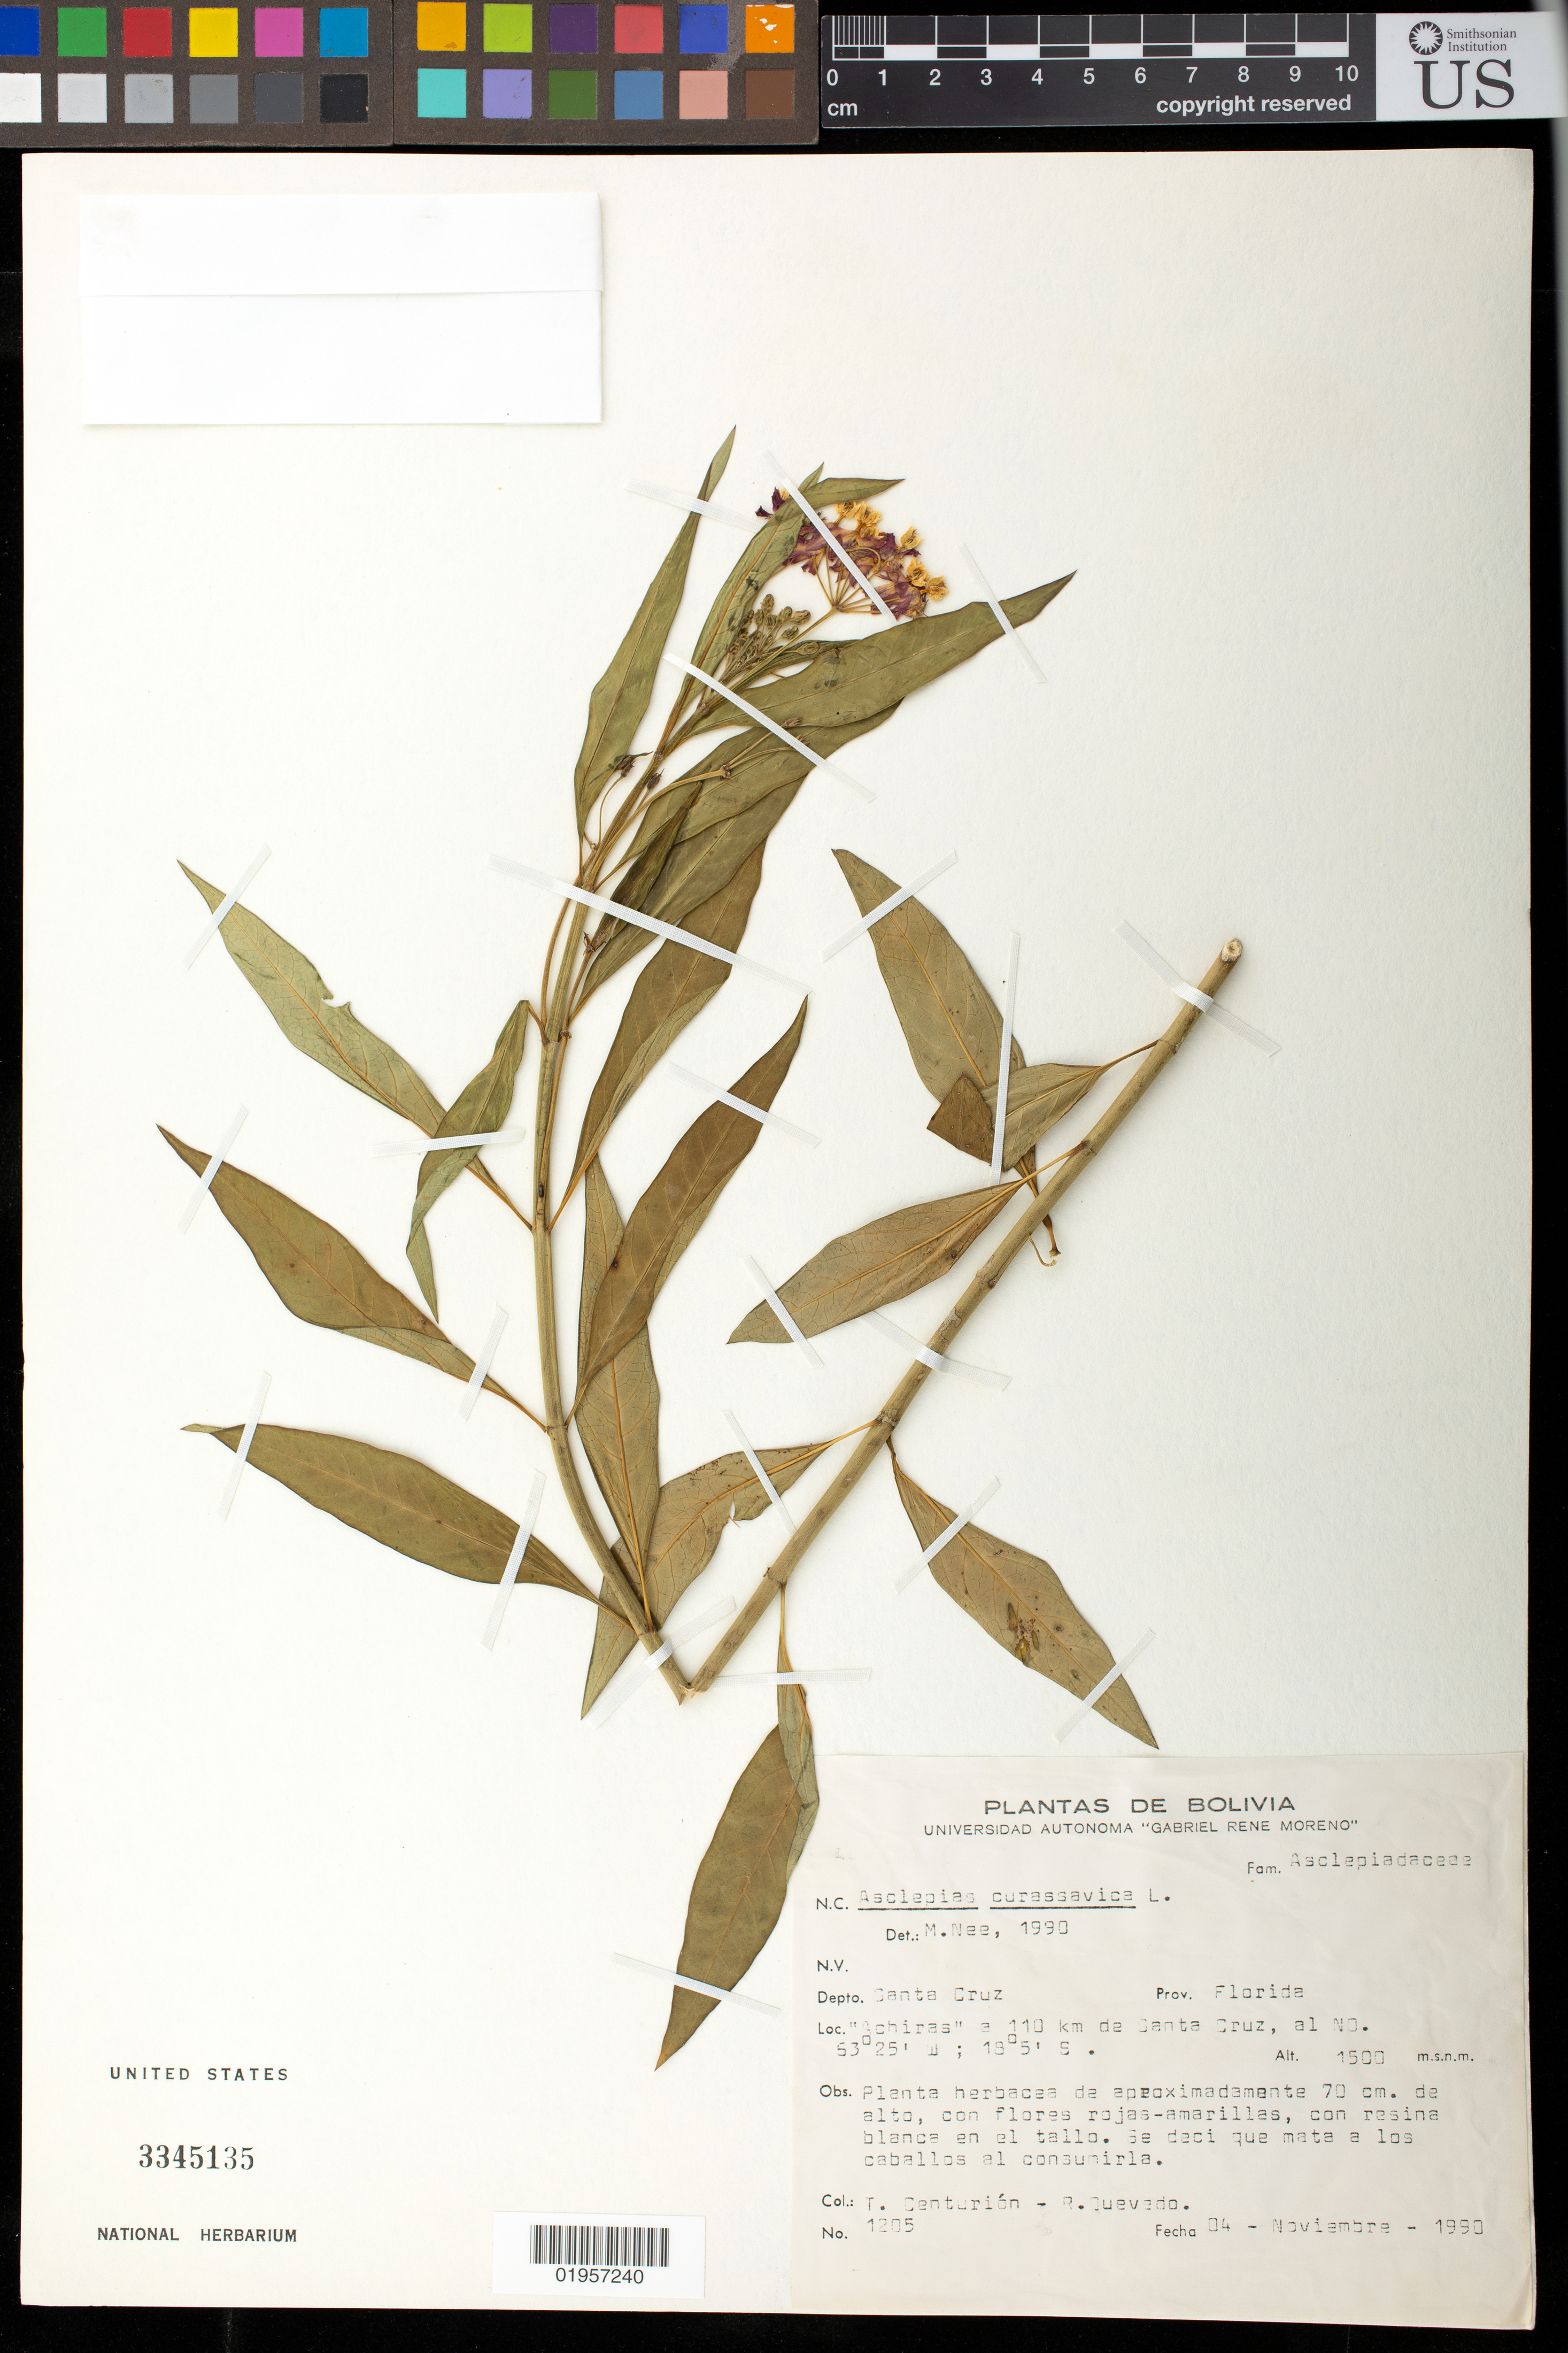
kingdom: Plantae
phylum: Tracheophyta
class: Magnoliopsida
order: Gentianales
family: Apocynaceae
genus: Asclepias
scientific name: Asclepias curassavica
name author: L.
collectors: T. Centurion & R. Quevedo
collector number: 1205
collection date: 1990-11-04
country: Bolivia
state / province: Santa Cruz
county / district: Florida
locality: "Achiras" a 110 km de Santa Cruz, al NO.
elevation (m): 1500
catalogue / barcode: US 3345135